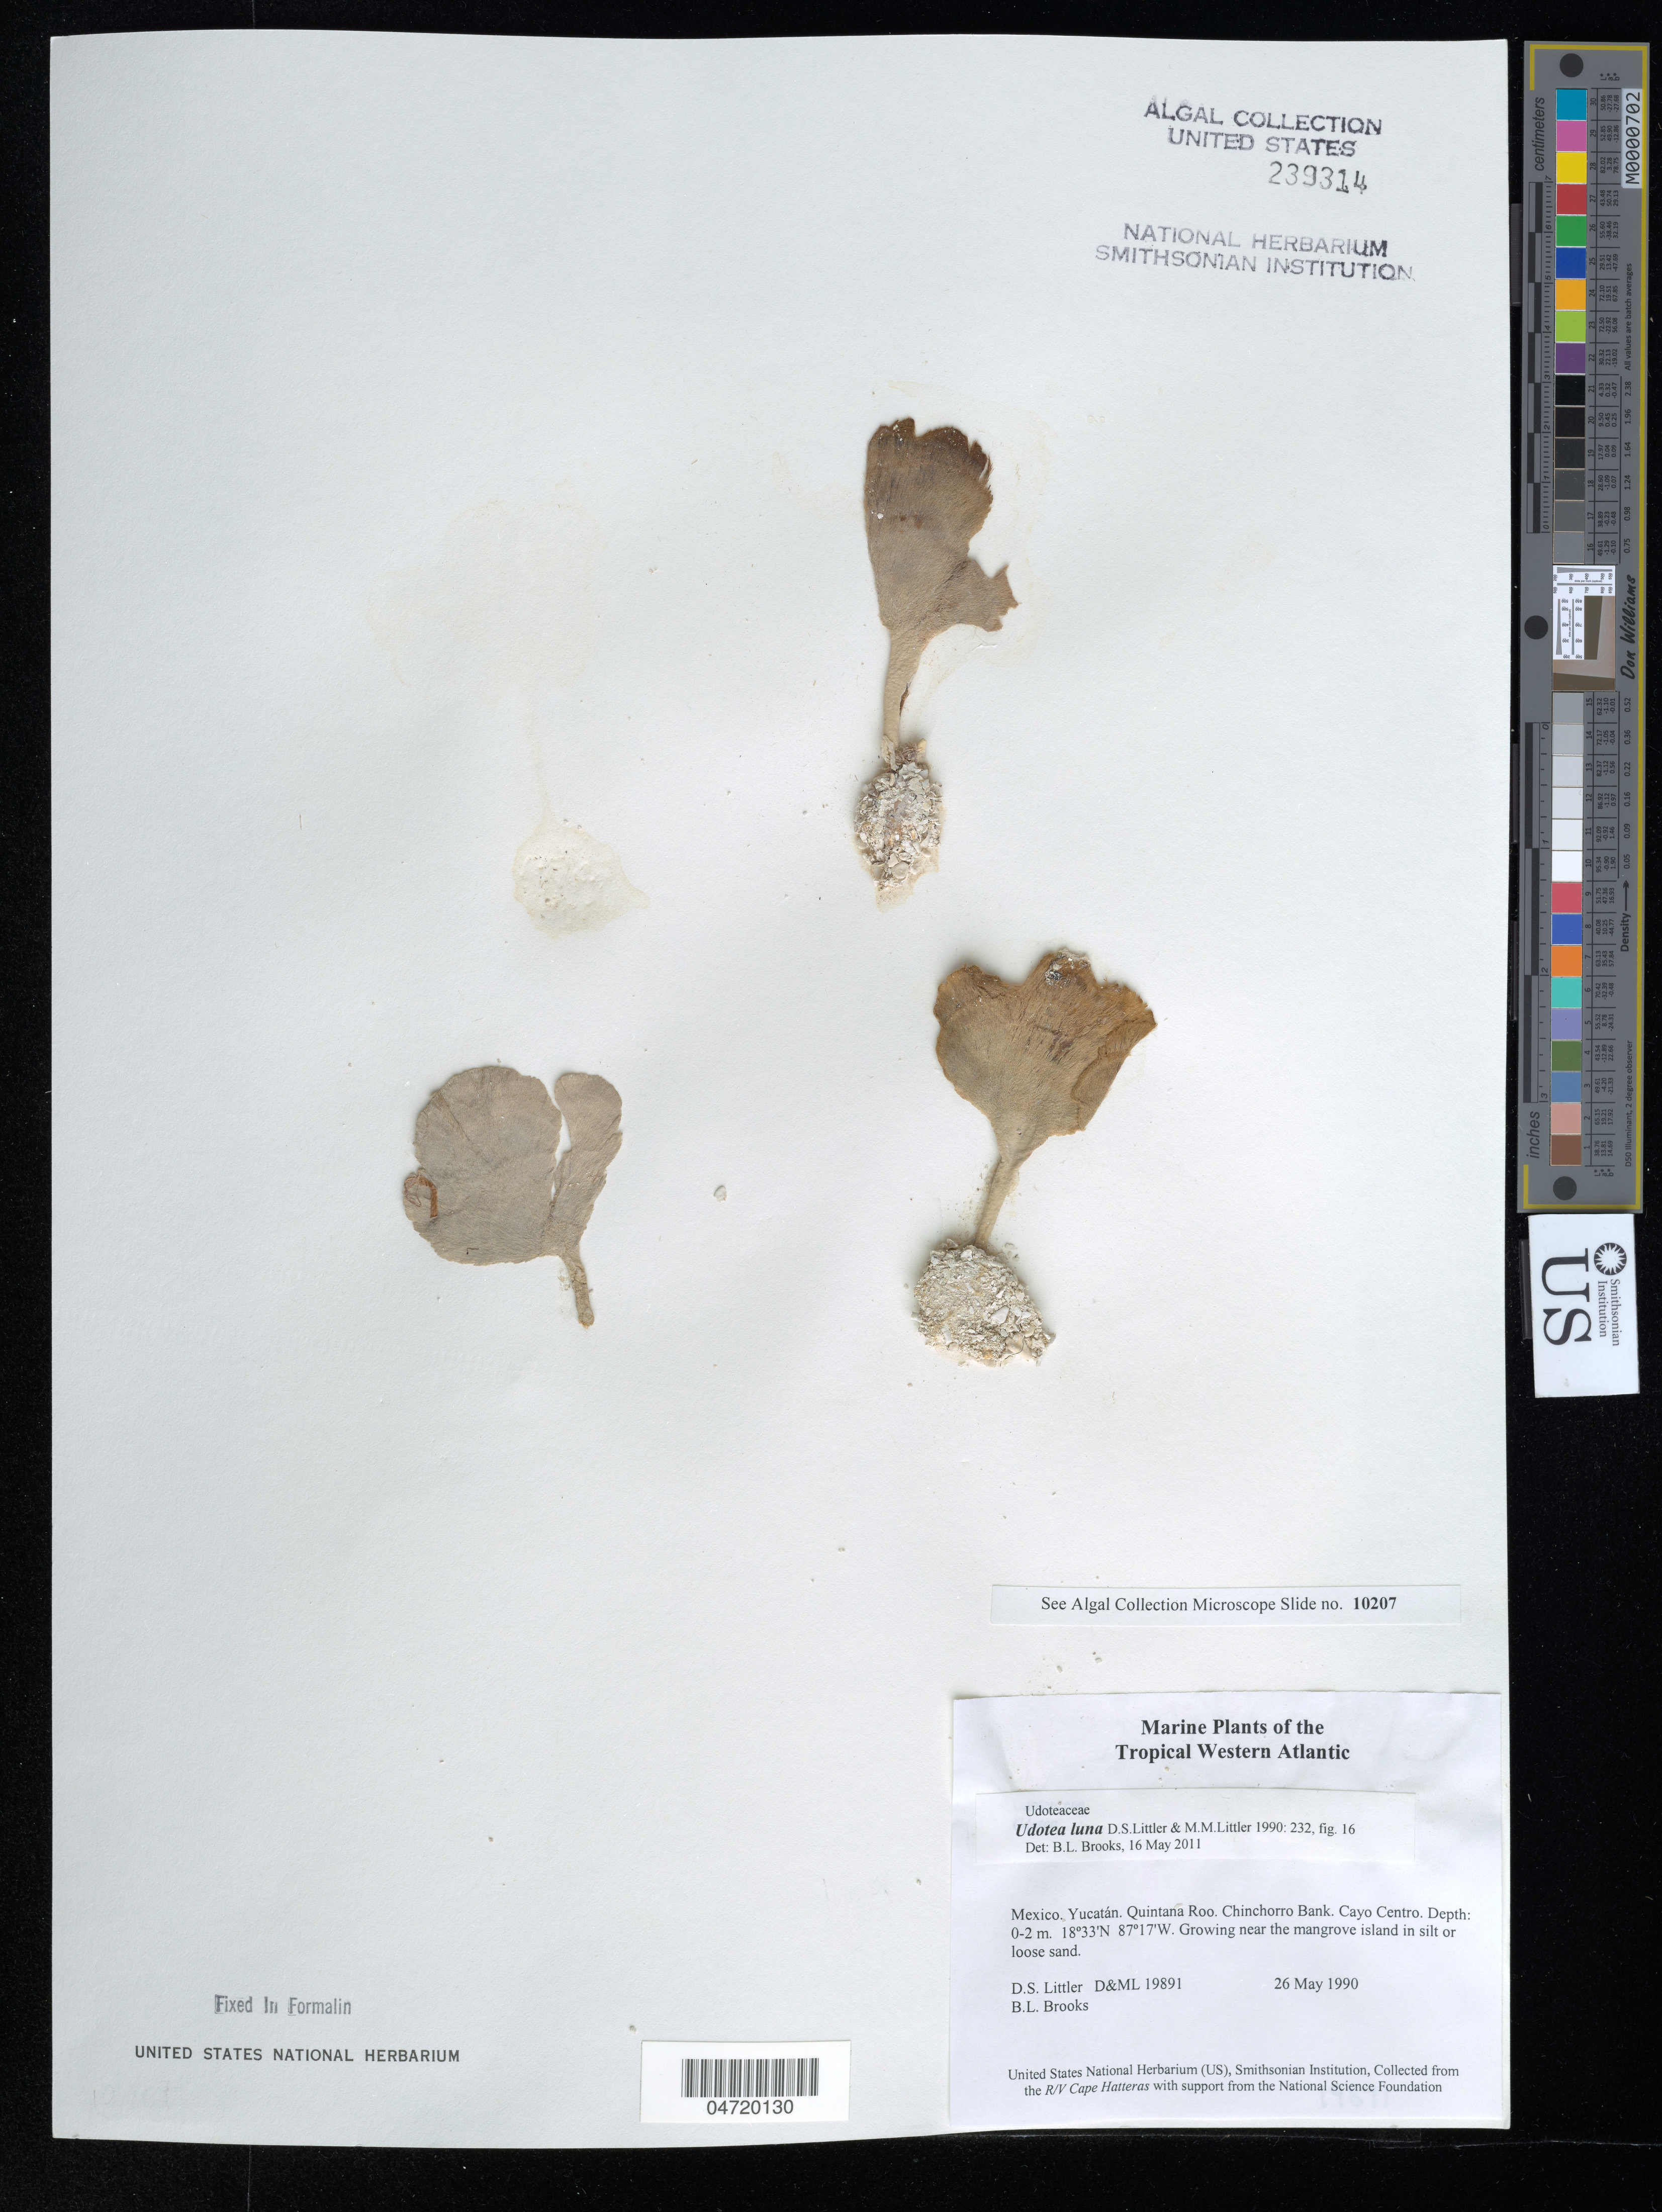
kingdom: Plantae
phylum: Chlorophyta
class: Ulvophyceae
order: Bryopsidales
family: Udoteaceae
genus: Udotea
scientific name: Udotea luna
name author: D.S. Littler & Littler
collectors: D. S. Littler & B. Brooks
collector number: D&ML 19891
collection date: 1990-05-26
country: Mexico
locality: Tropical Western Atlantic. Yucatán. Quintana Roo. Chinchorro Bank. Cayo Centro.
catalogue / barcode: US 239314